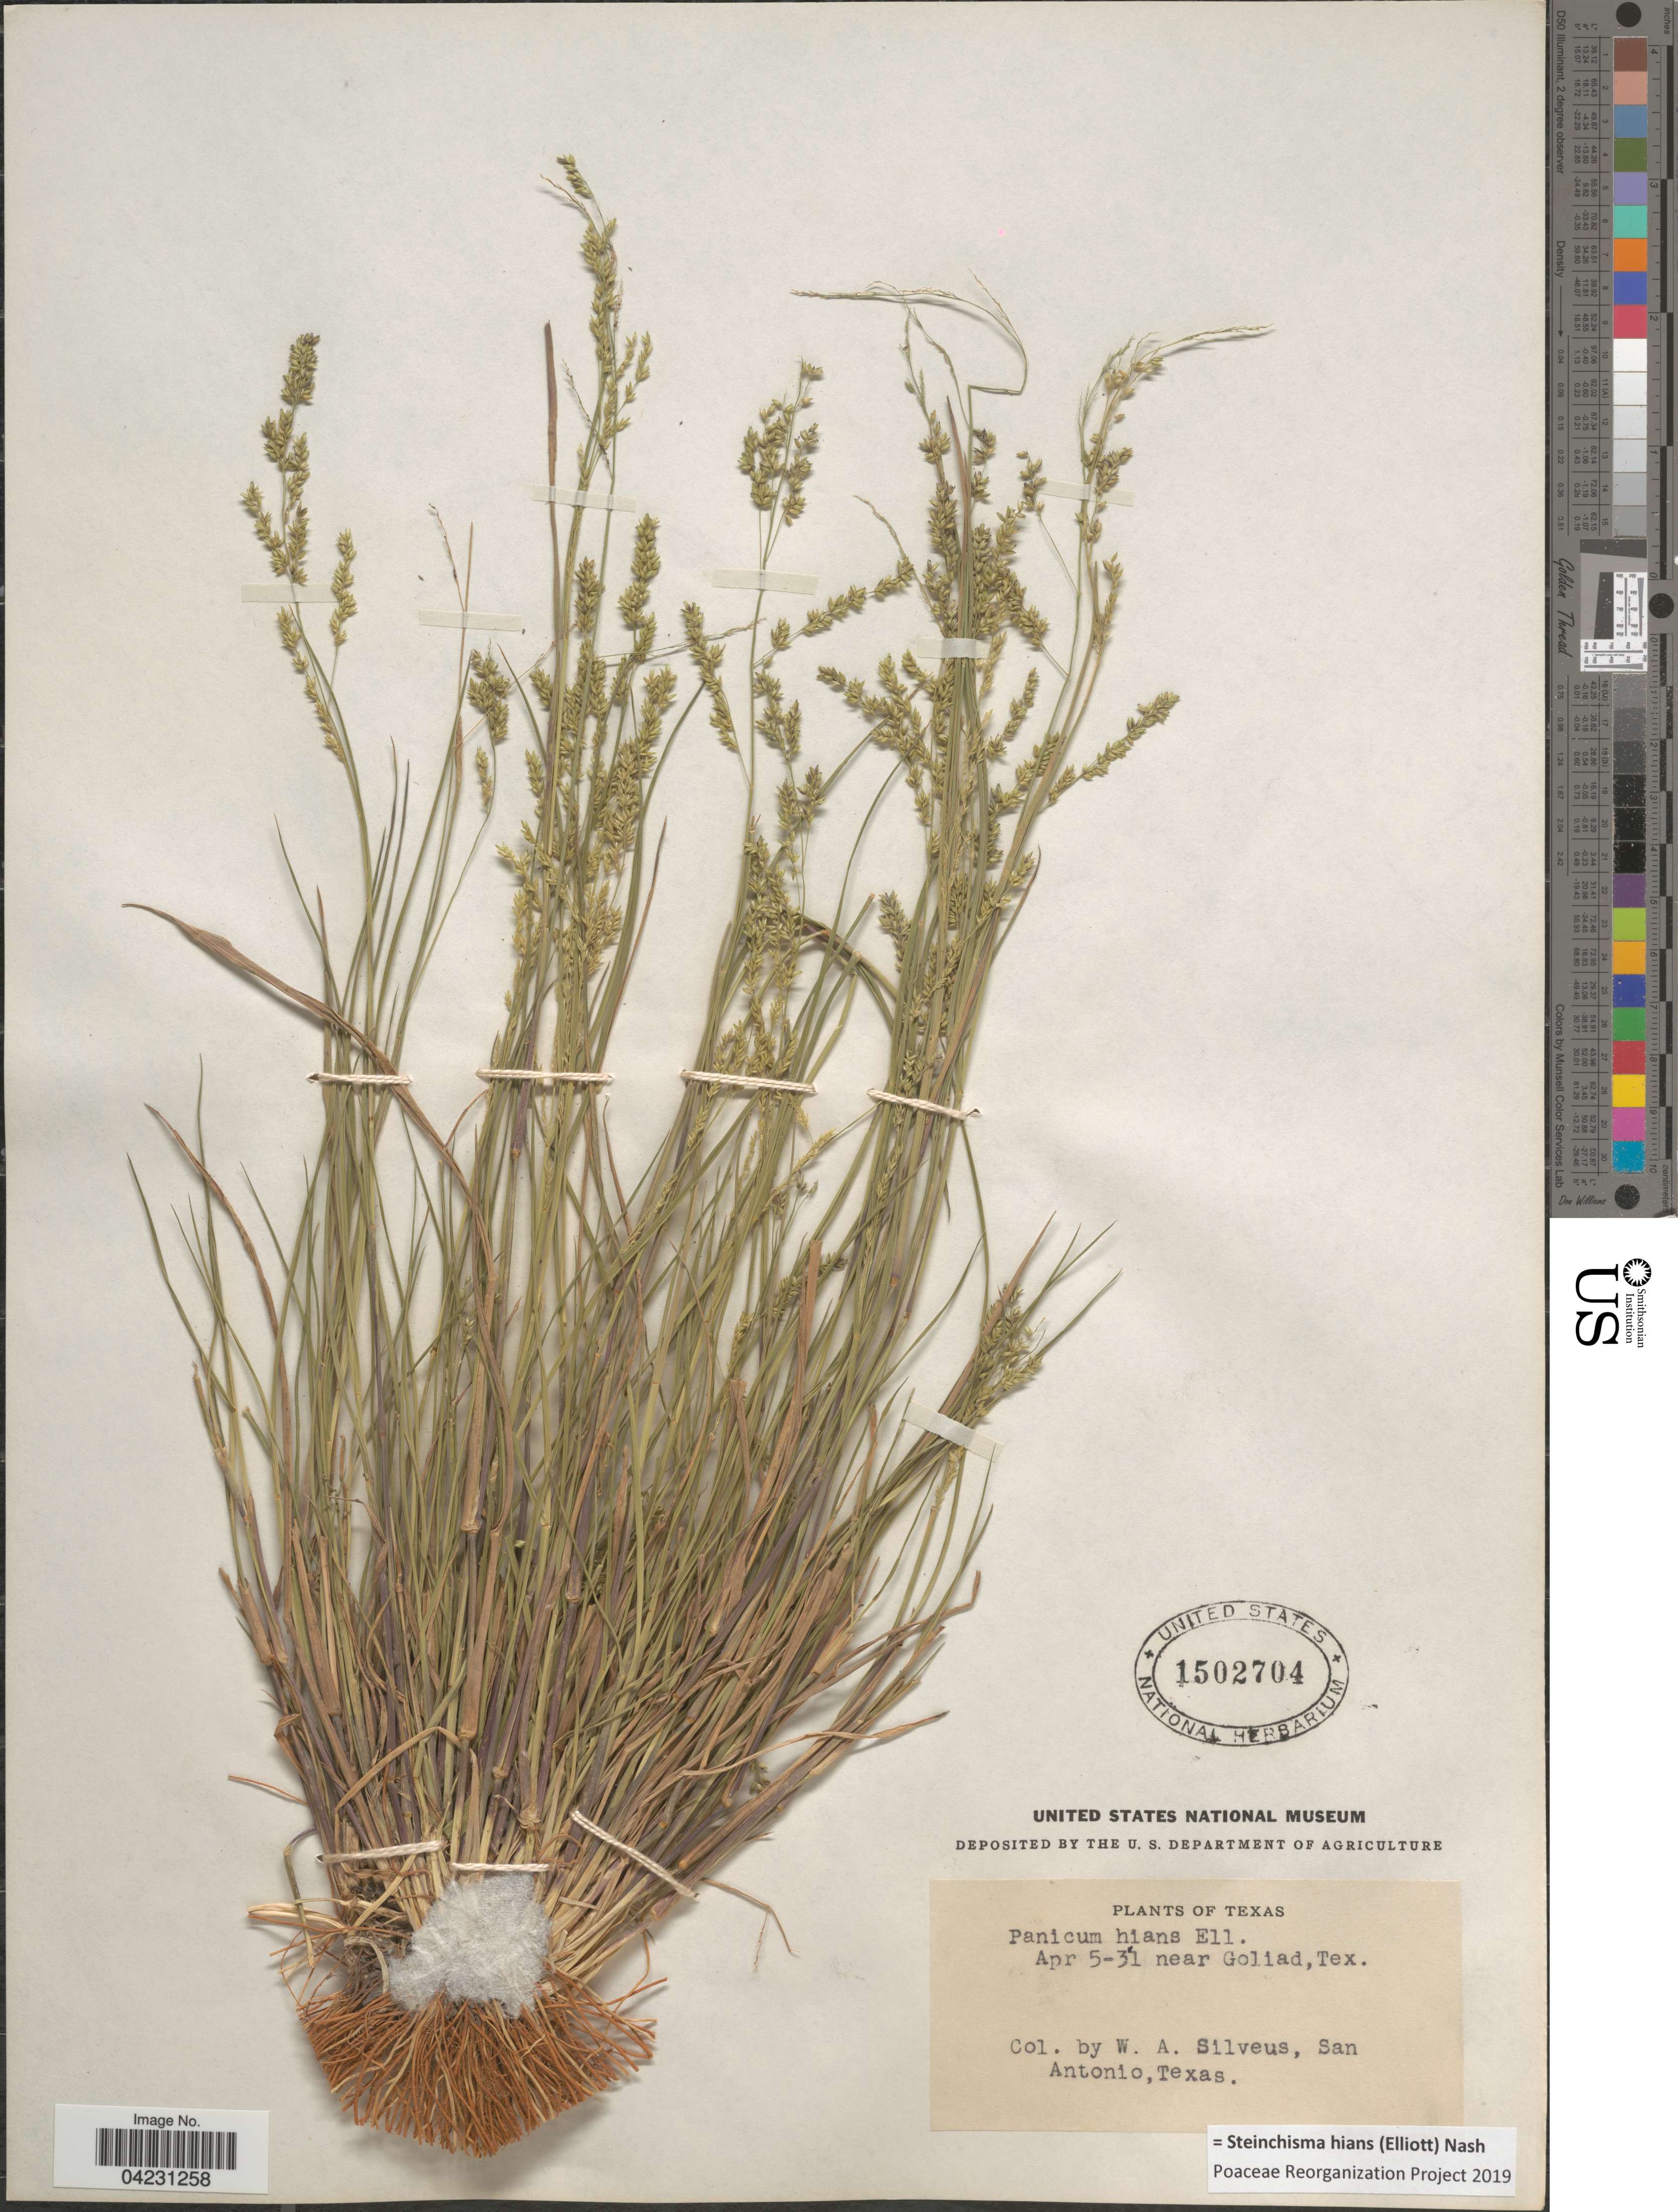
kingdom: Plantae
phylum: Tracheophyta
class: Liliopsida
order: Poales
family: Poaceae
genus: Steinchisma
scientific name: Steinchisma hians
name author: (Elliott) Nash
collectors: W. Silveus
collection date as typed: Transcribed d/m/y: 5/4/31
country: United States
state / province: Texas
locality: Near Goliad.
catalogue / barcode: US 1502704